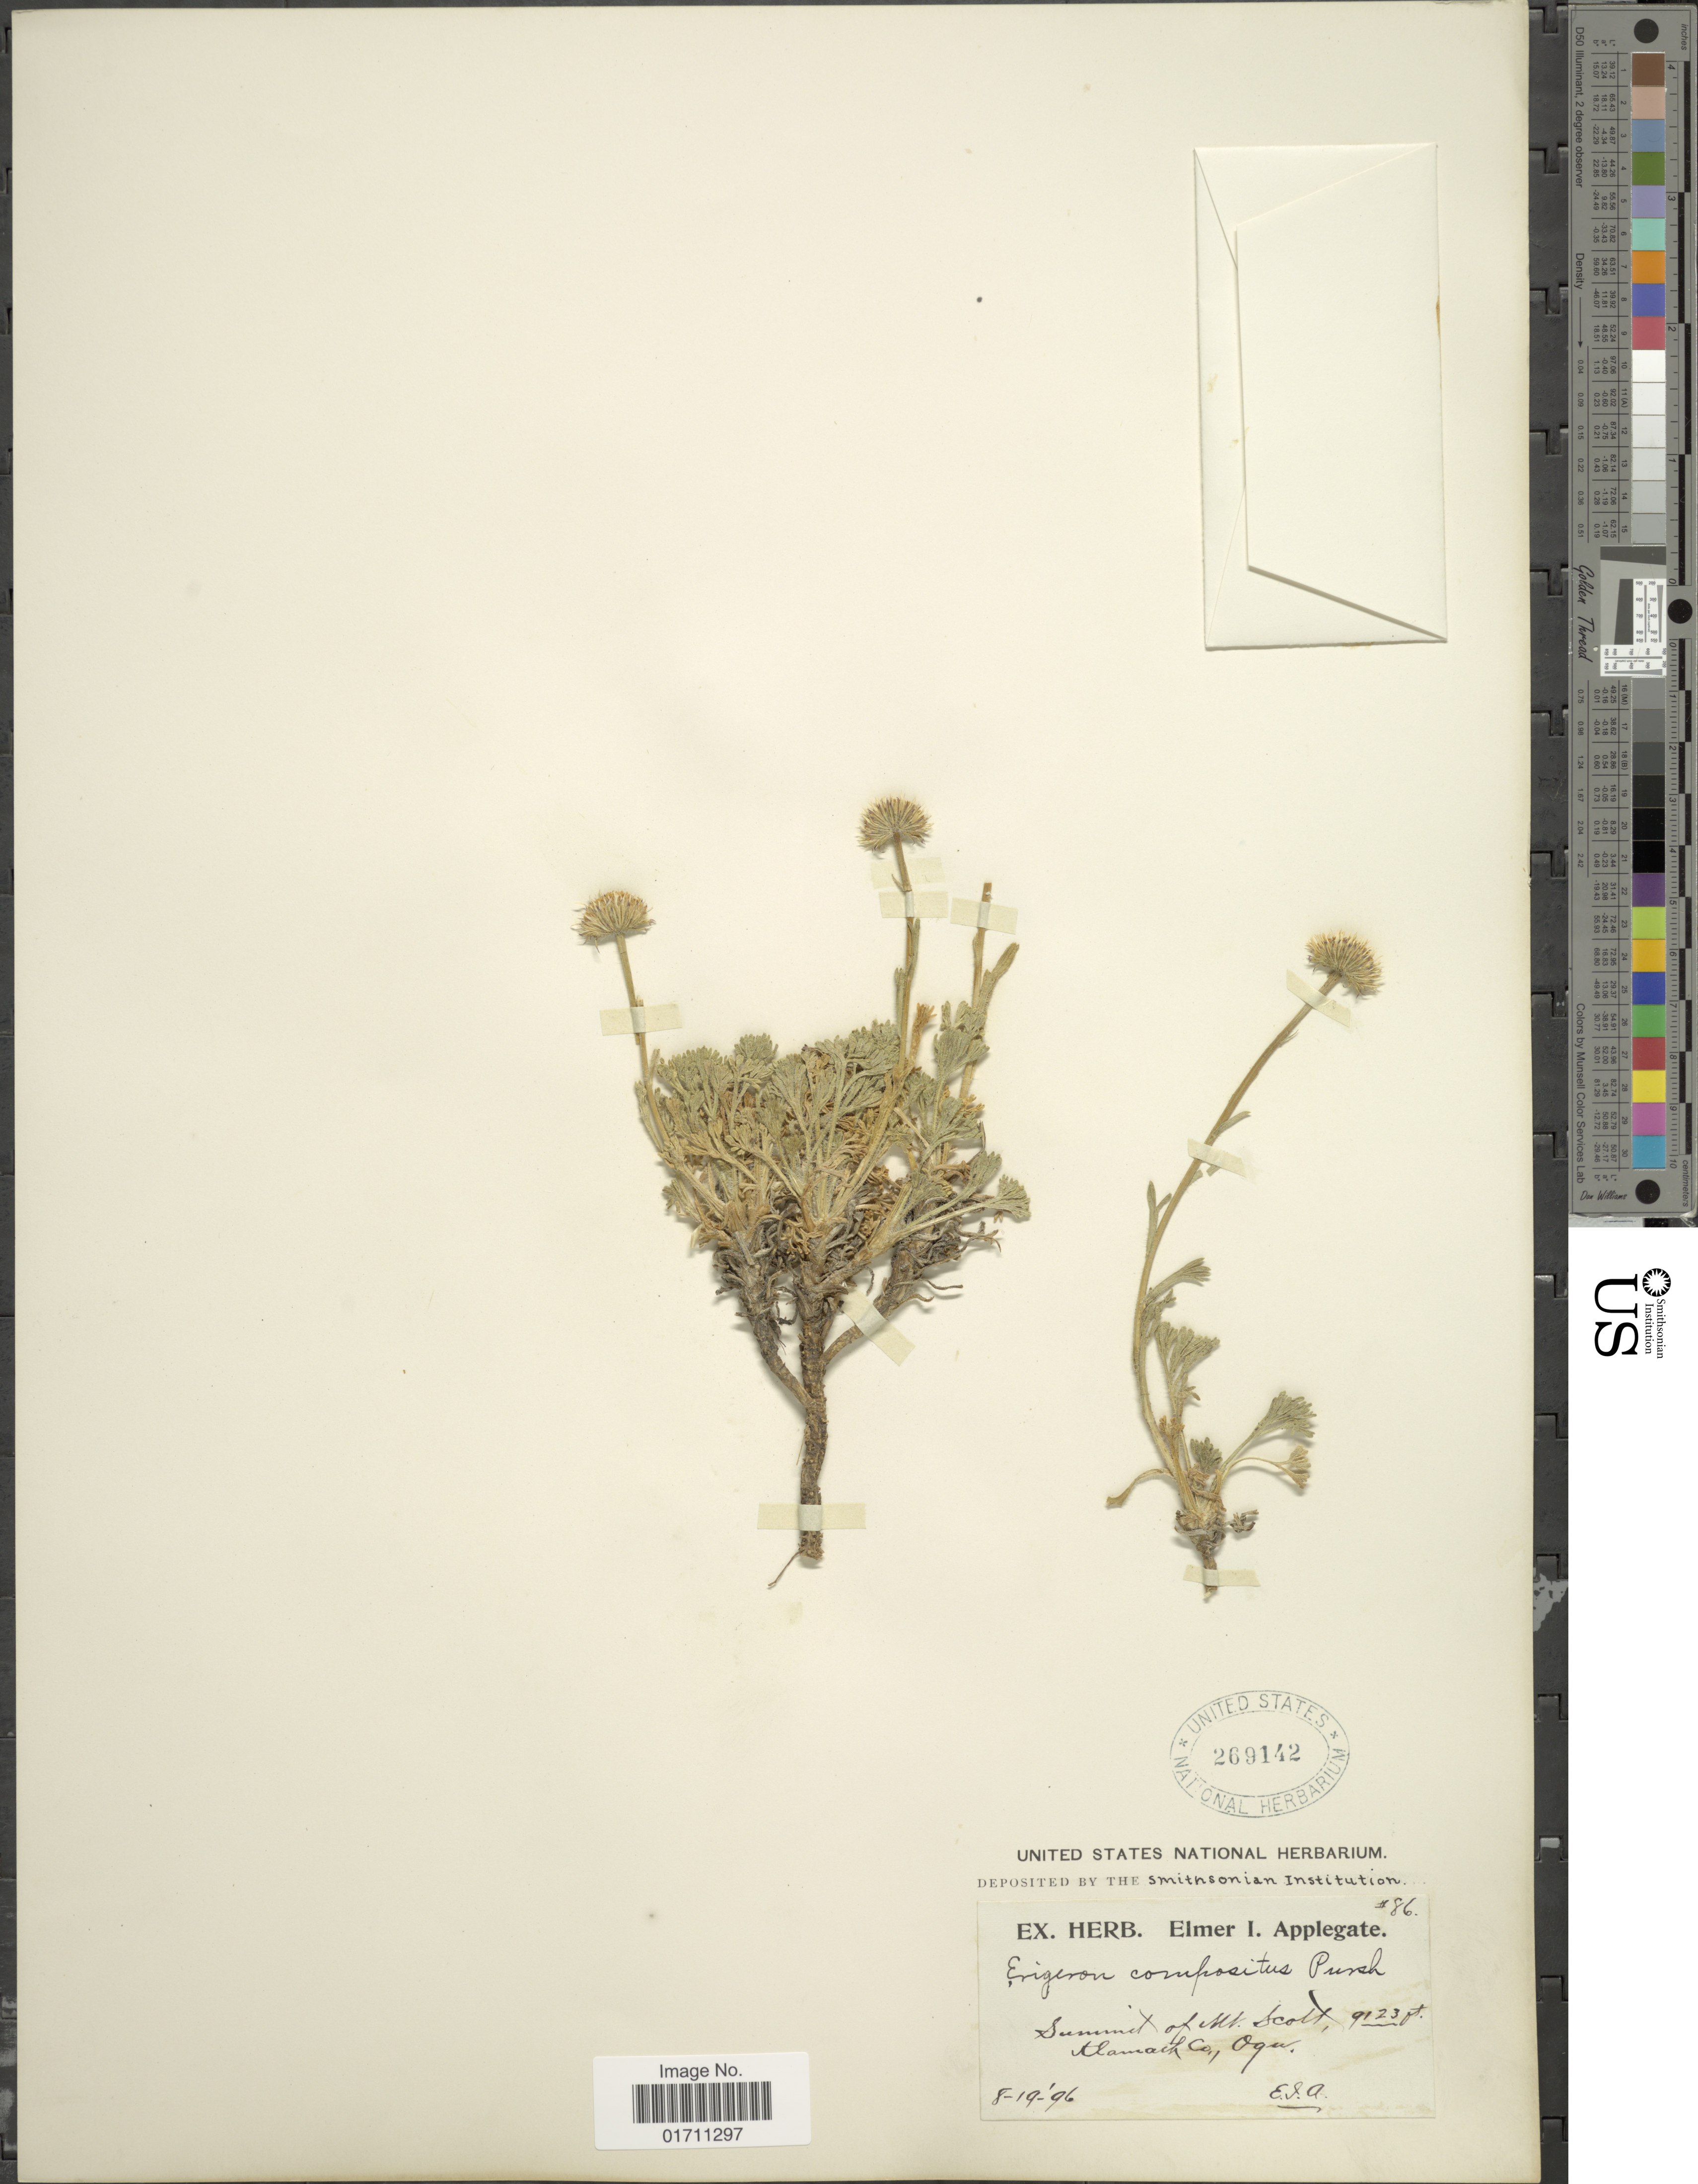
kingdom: Plantae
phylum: Tracheophyta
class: Magnoliopsida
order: Asterales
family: Asteraceae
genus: Erigeron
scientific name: Erigeron compositus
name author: Pursh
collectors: E. I. Applegate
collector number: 86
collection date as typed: Transcribed d/m/y: 19/8/96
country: United States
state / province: Oregon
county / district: Klamath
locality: Summit of Mt Scott, Klamath Co., Ogn.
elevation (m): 2781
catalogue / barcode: US 269142